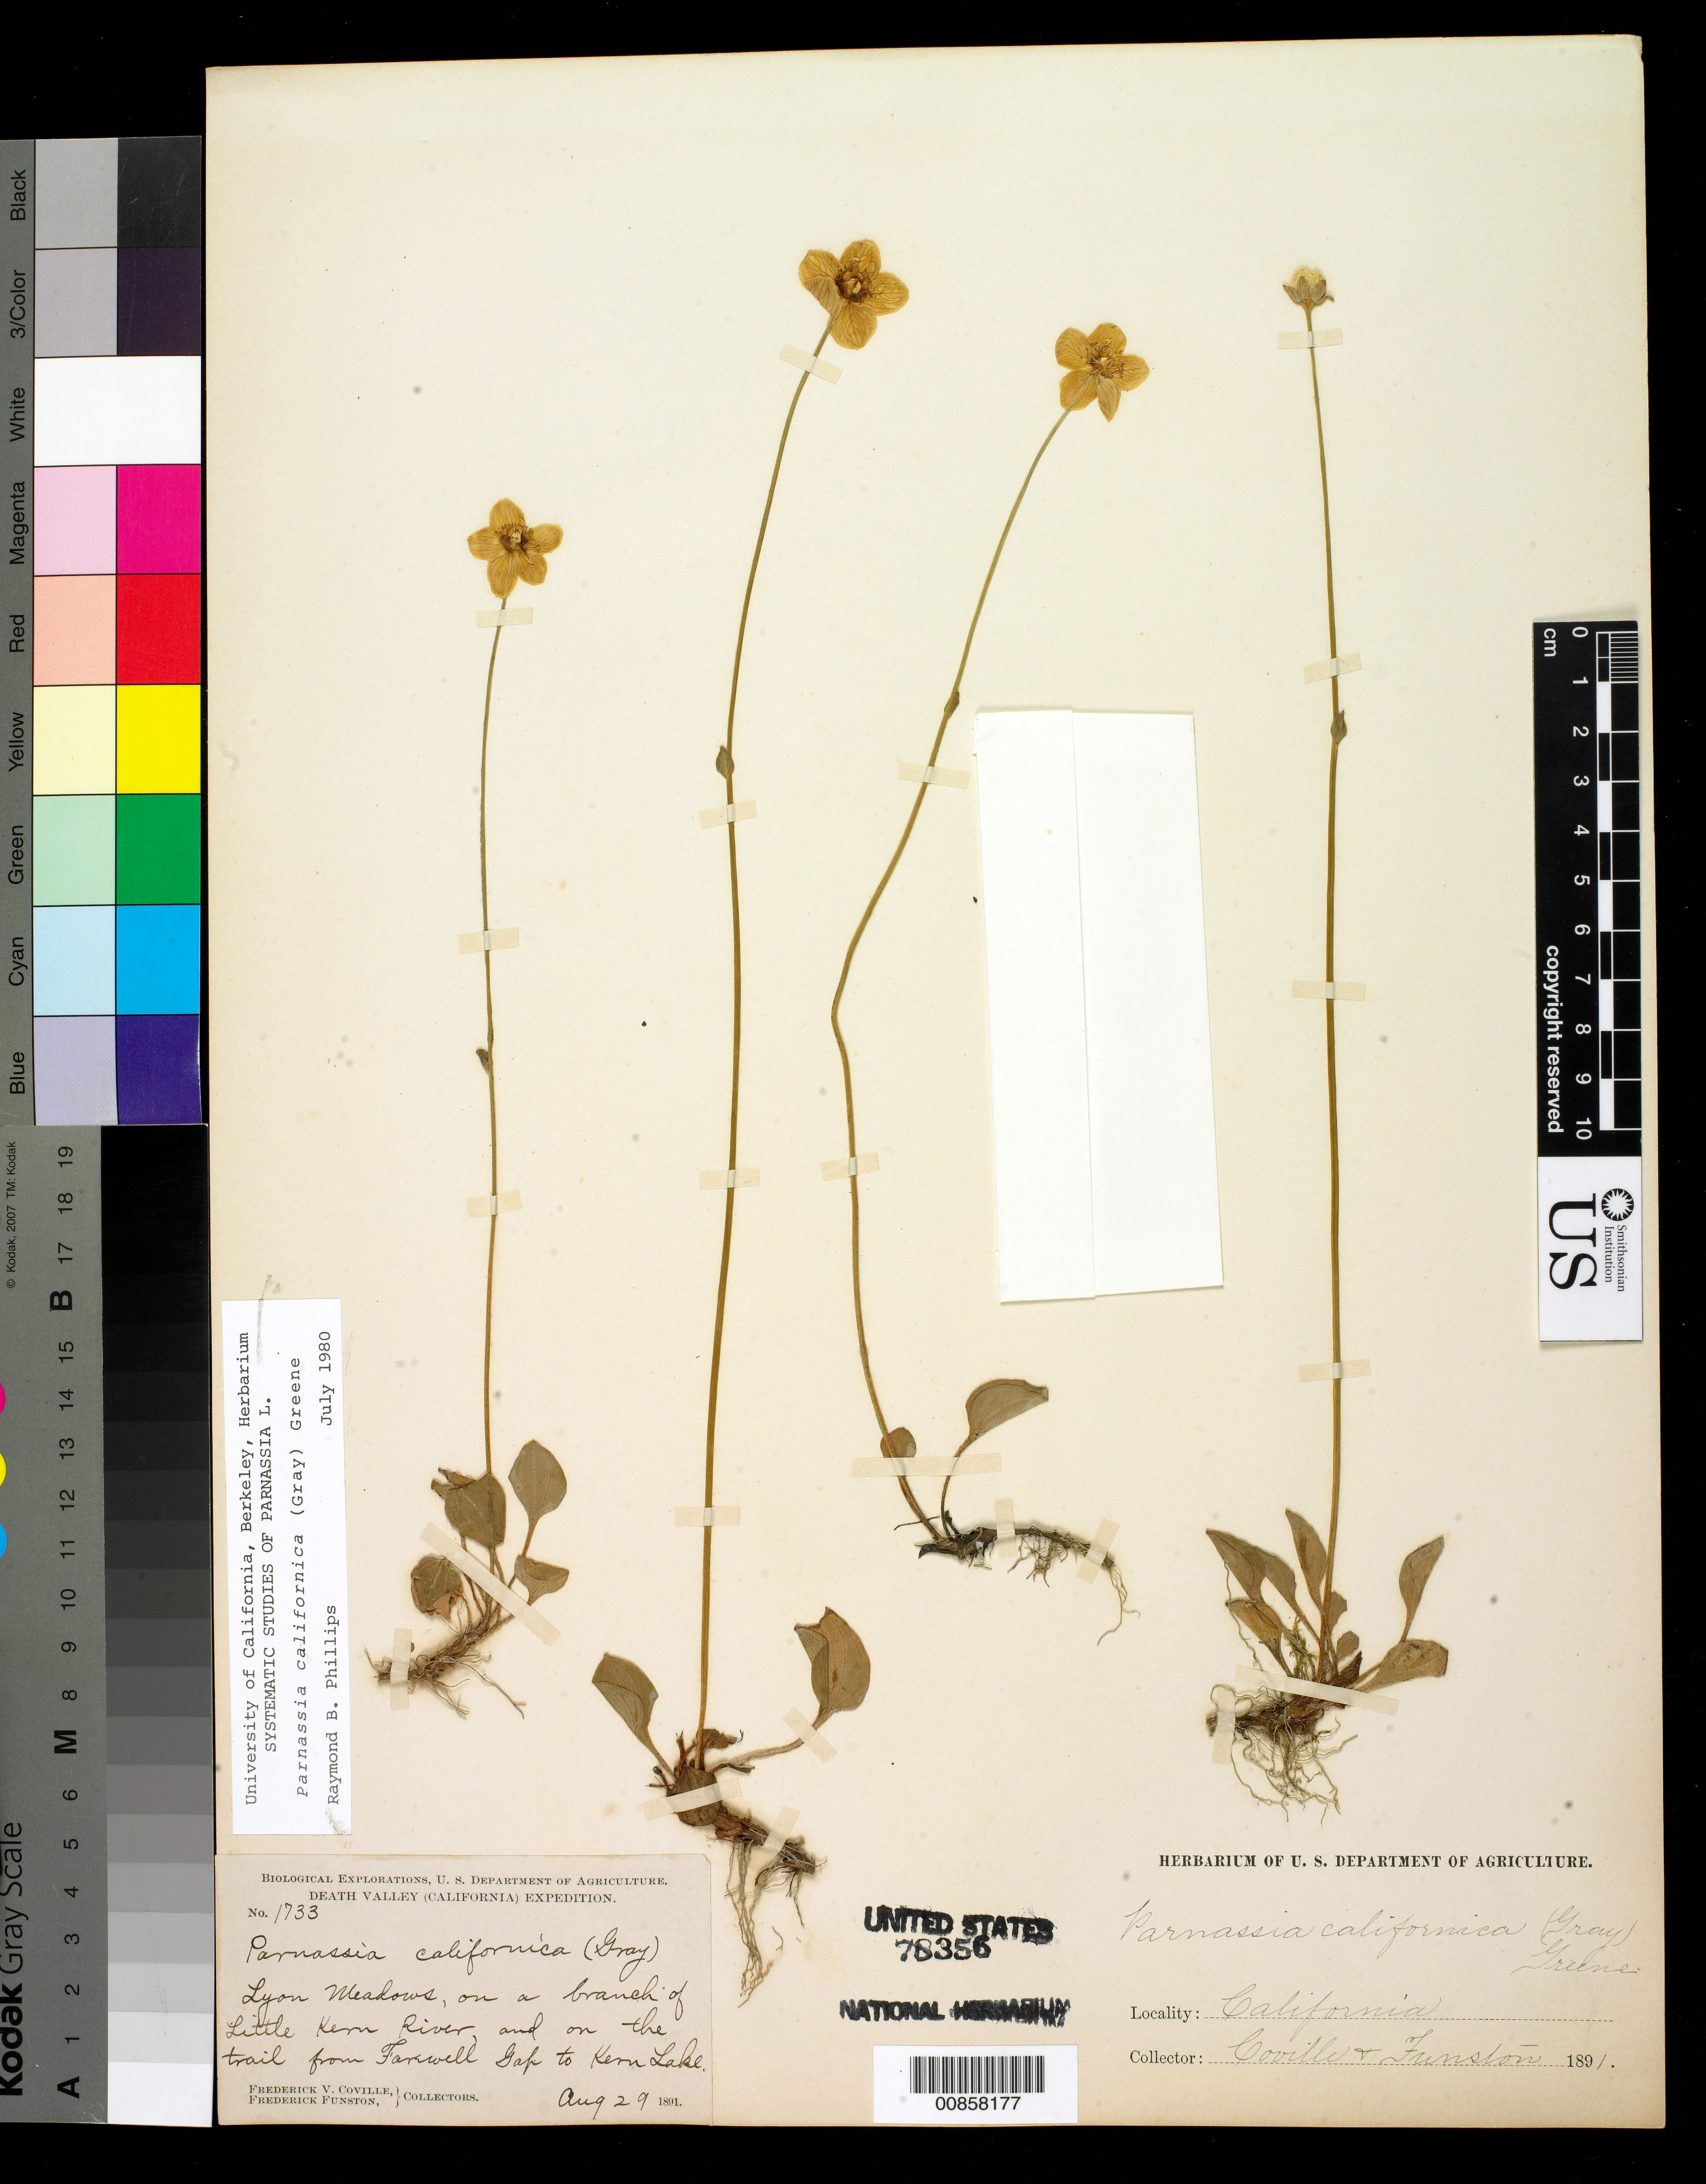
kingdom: Plantae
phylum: Tracheophyta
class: Magnoliopsida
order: Celastrales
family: Parnassiaceae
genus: Parnassia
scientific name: Parnassia californica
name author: (A. Gray) Greene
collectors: F. V. Coville & F. Funston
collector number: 1733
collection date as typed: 29 Aug 1891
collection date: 1891-08-29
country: United States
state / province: California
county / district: Kern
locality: Lyon Meadows, on a branch of Liitle Kern River, and on the trail from Farewell Gap to Kern Lake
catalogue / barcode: US 78356